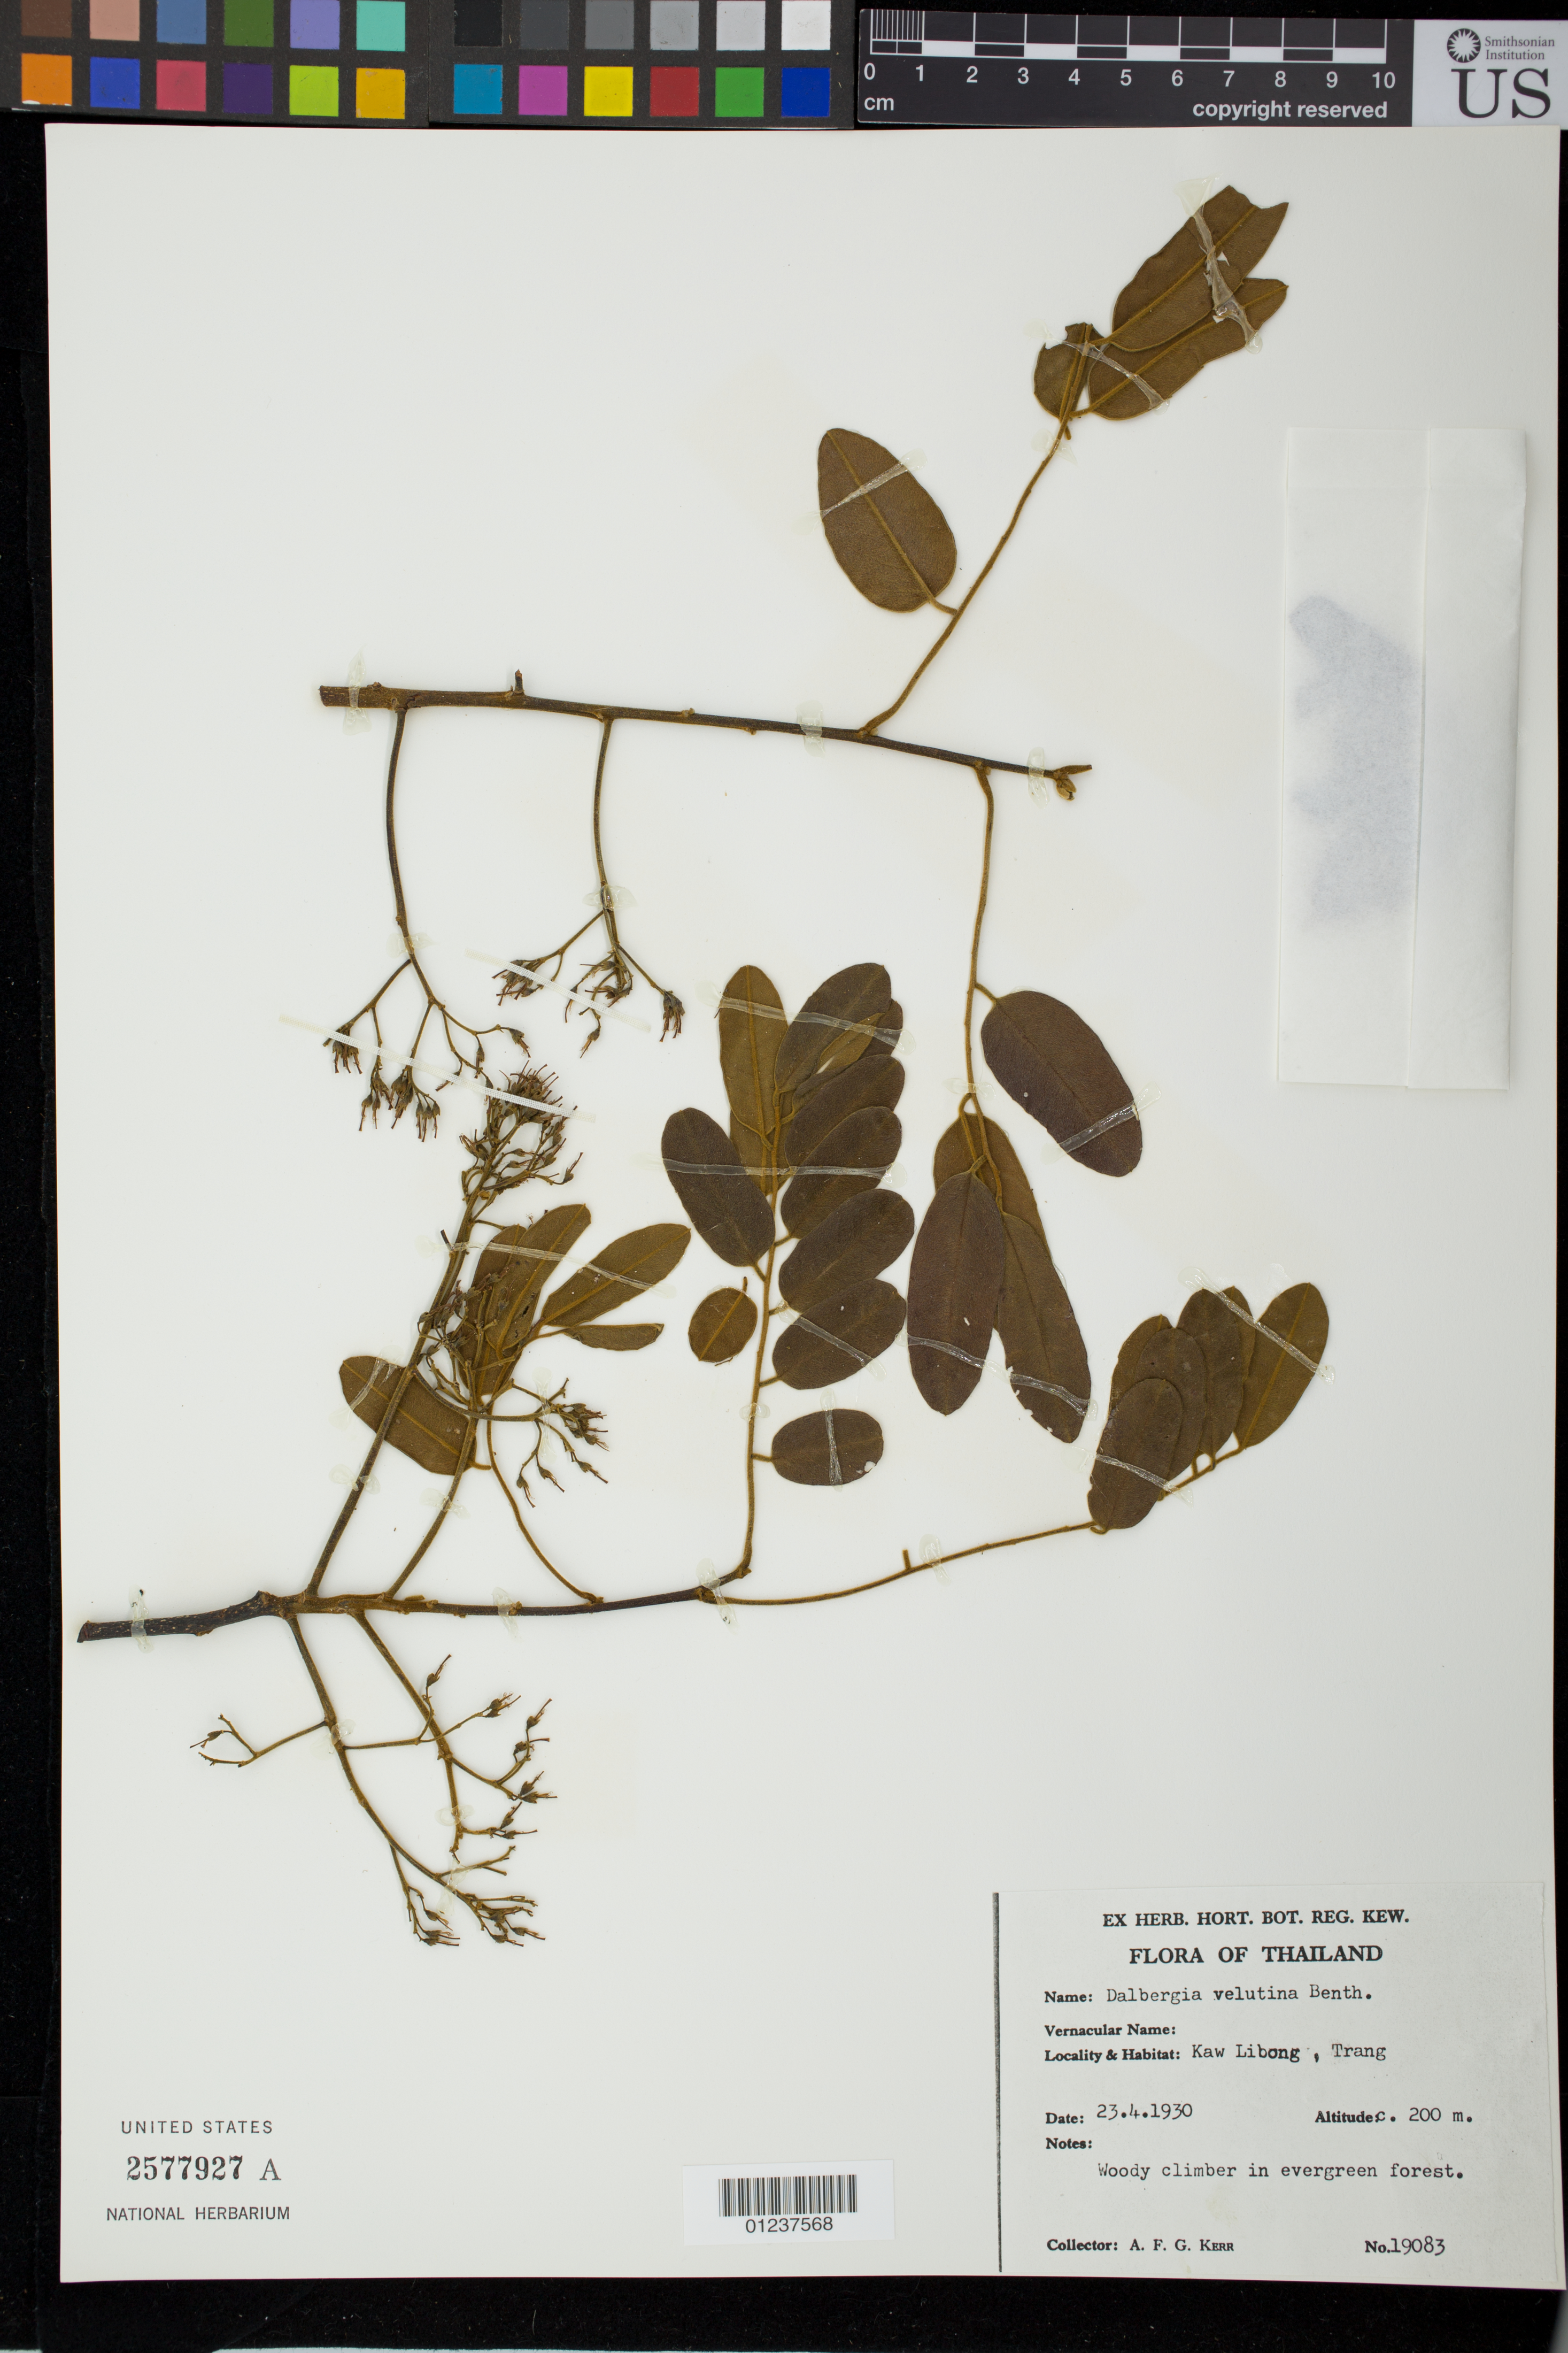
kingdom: Plantae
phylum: Tracheophyta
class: Magnoliopsida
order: Fabales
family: Fabaceae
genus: Dalbergia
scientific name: Dalbergia velutina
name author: Benth.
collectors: A. F. G. Kerr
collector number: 19083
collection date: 1930-04-23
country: Thailand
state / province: Trang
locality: Kaw Libong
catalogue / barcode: US 2577927A